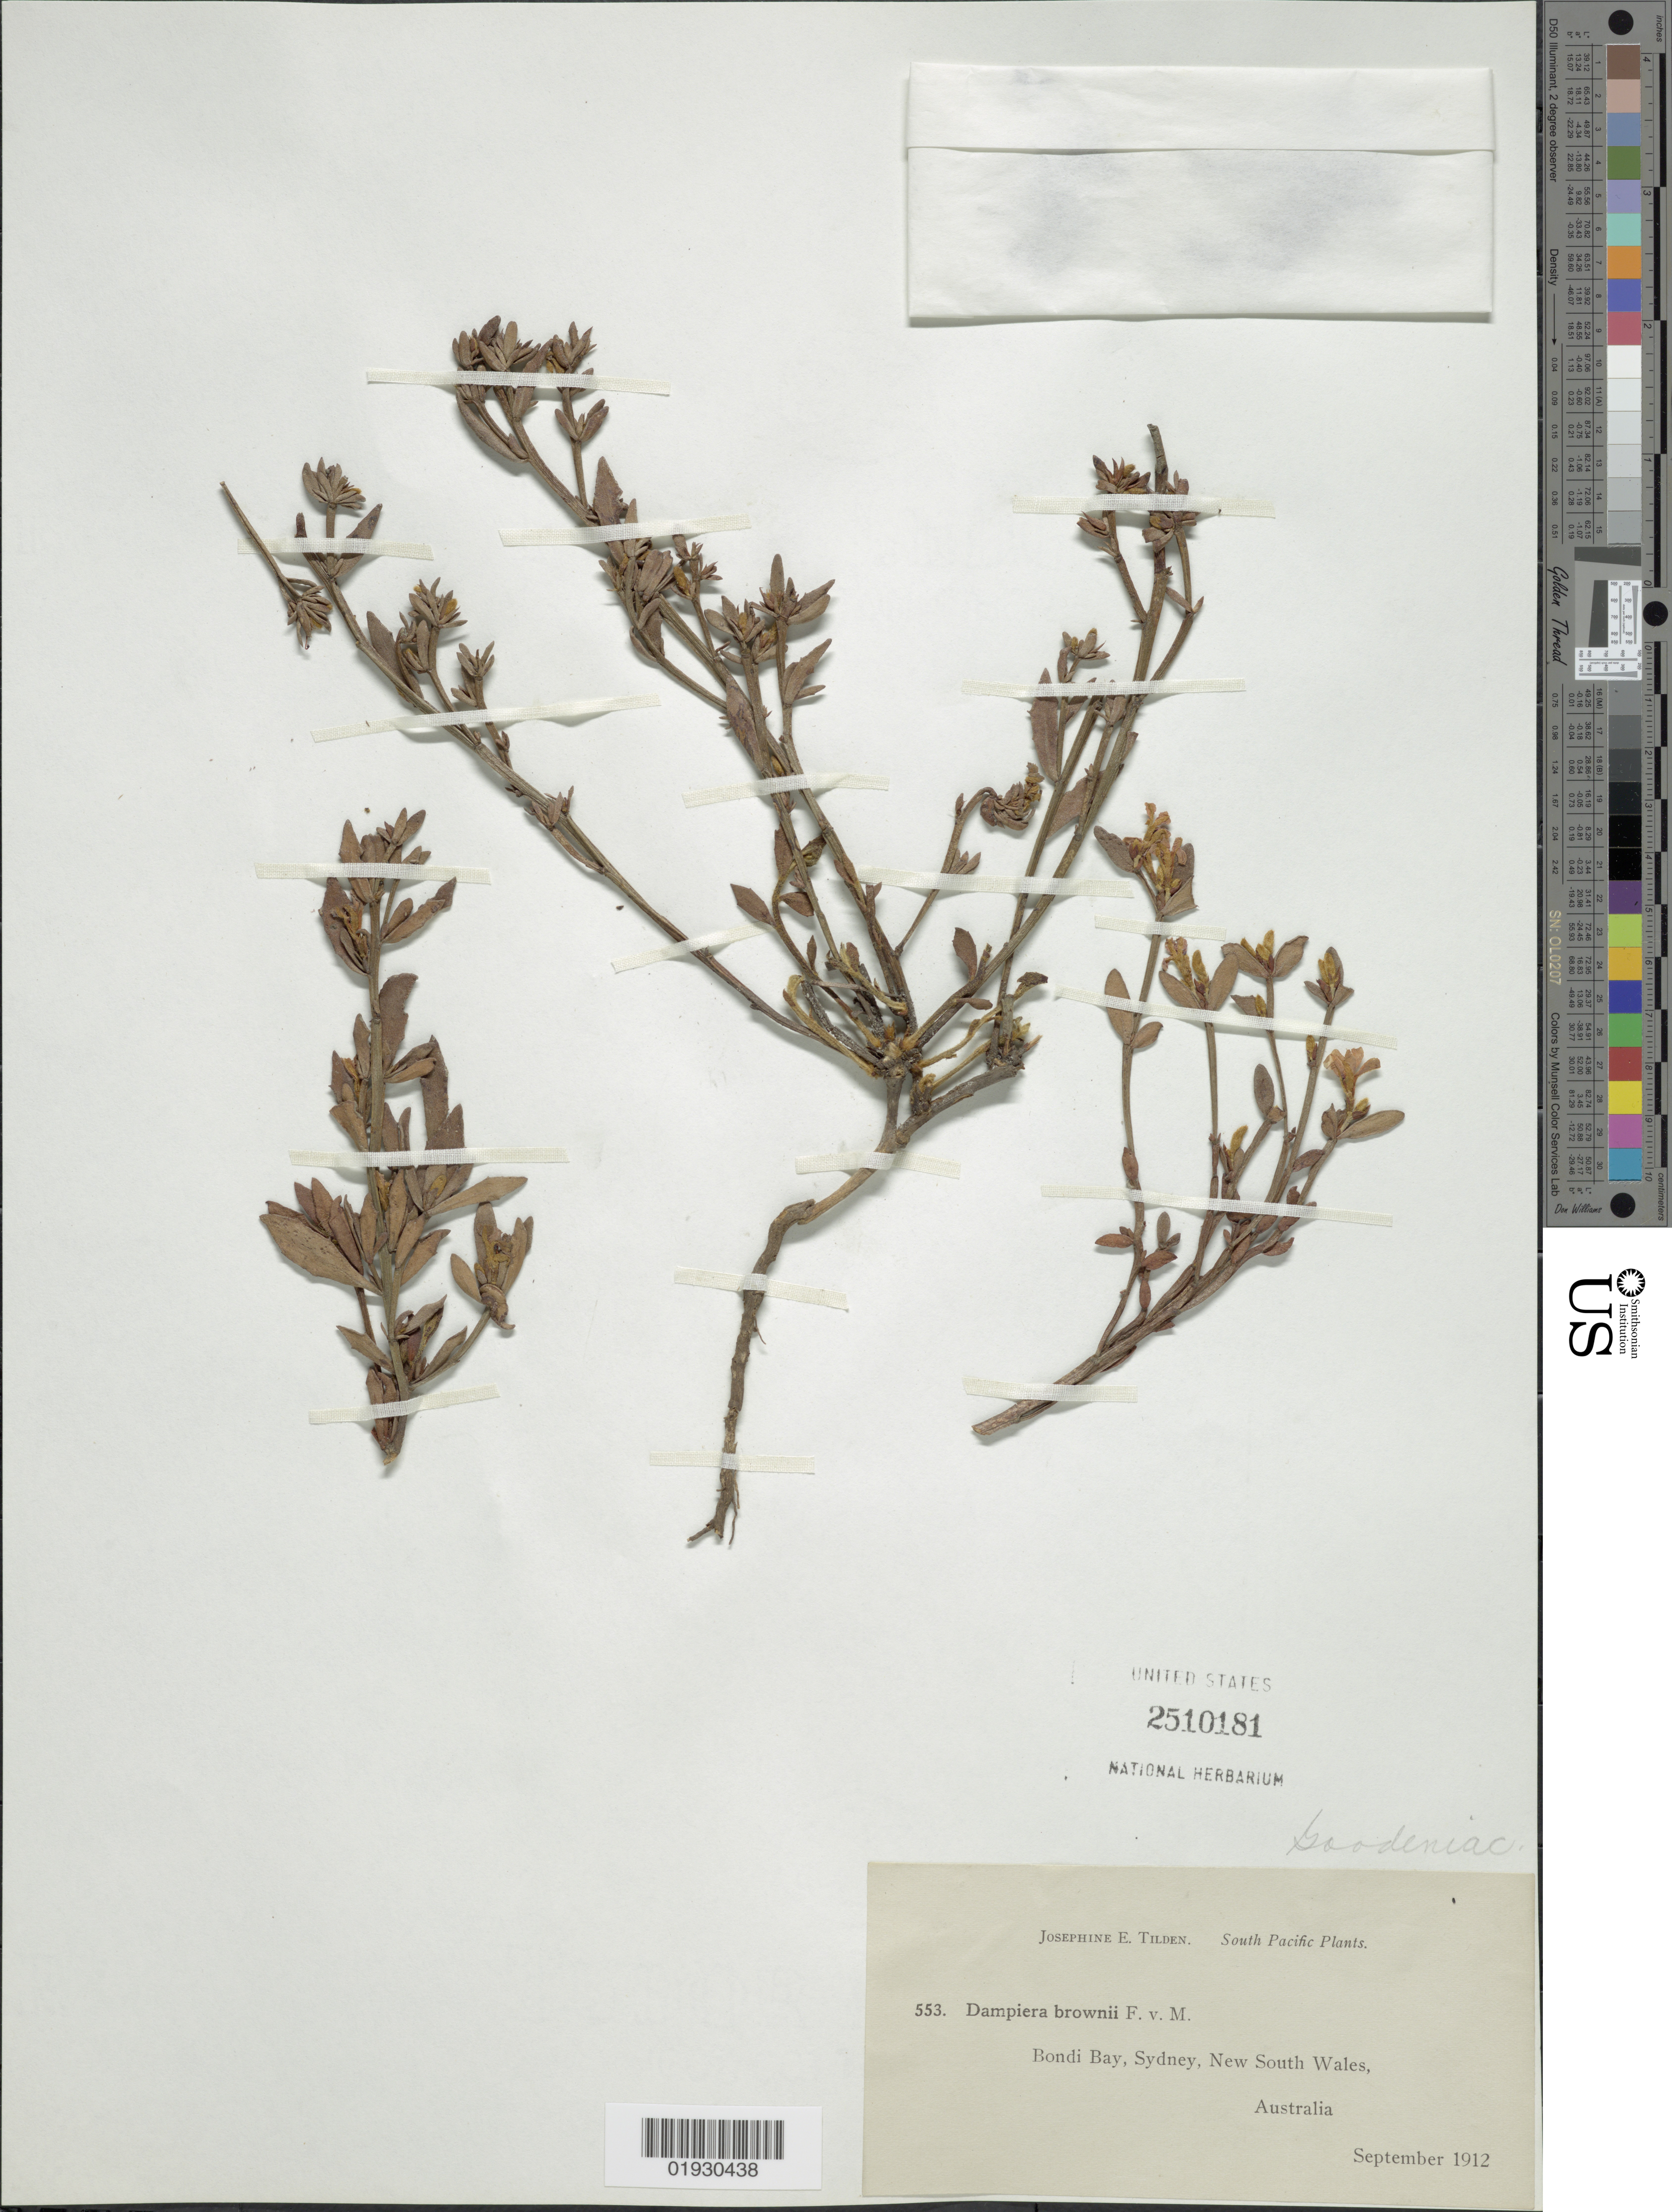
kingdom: Plantae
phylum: Tracheophyta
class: Magnoliopsida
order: Asterales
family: Goodeniaceae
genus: Dampiera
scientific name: Dampiera brownii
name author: F. Muell.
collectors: J. E. Tilden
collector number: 553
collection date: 1912-09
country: Australia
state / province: New South Wales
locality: South Pacific Plants. Bondi Bay, Sydney.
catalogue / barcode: US 2510181